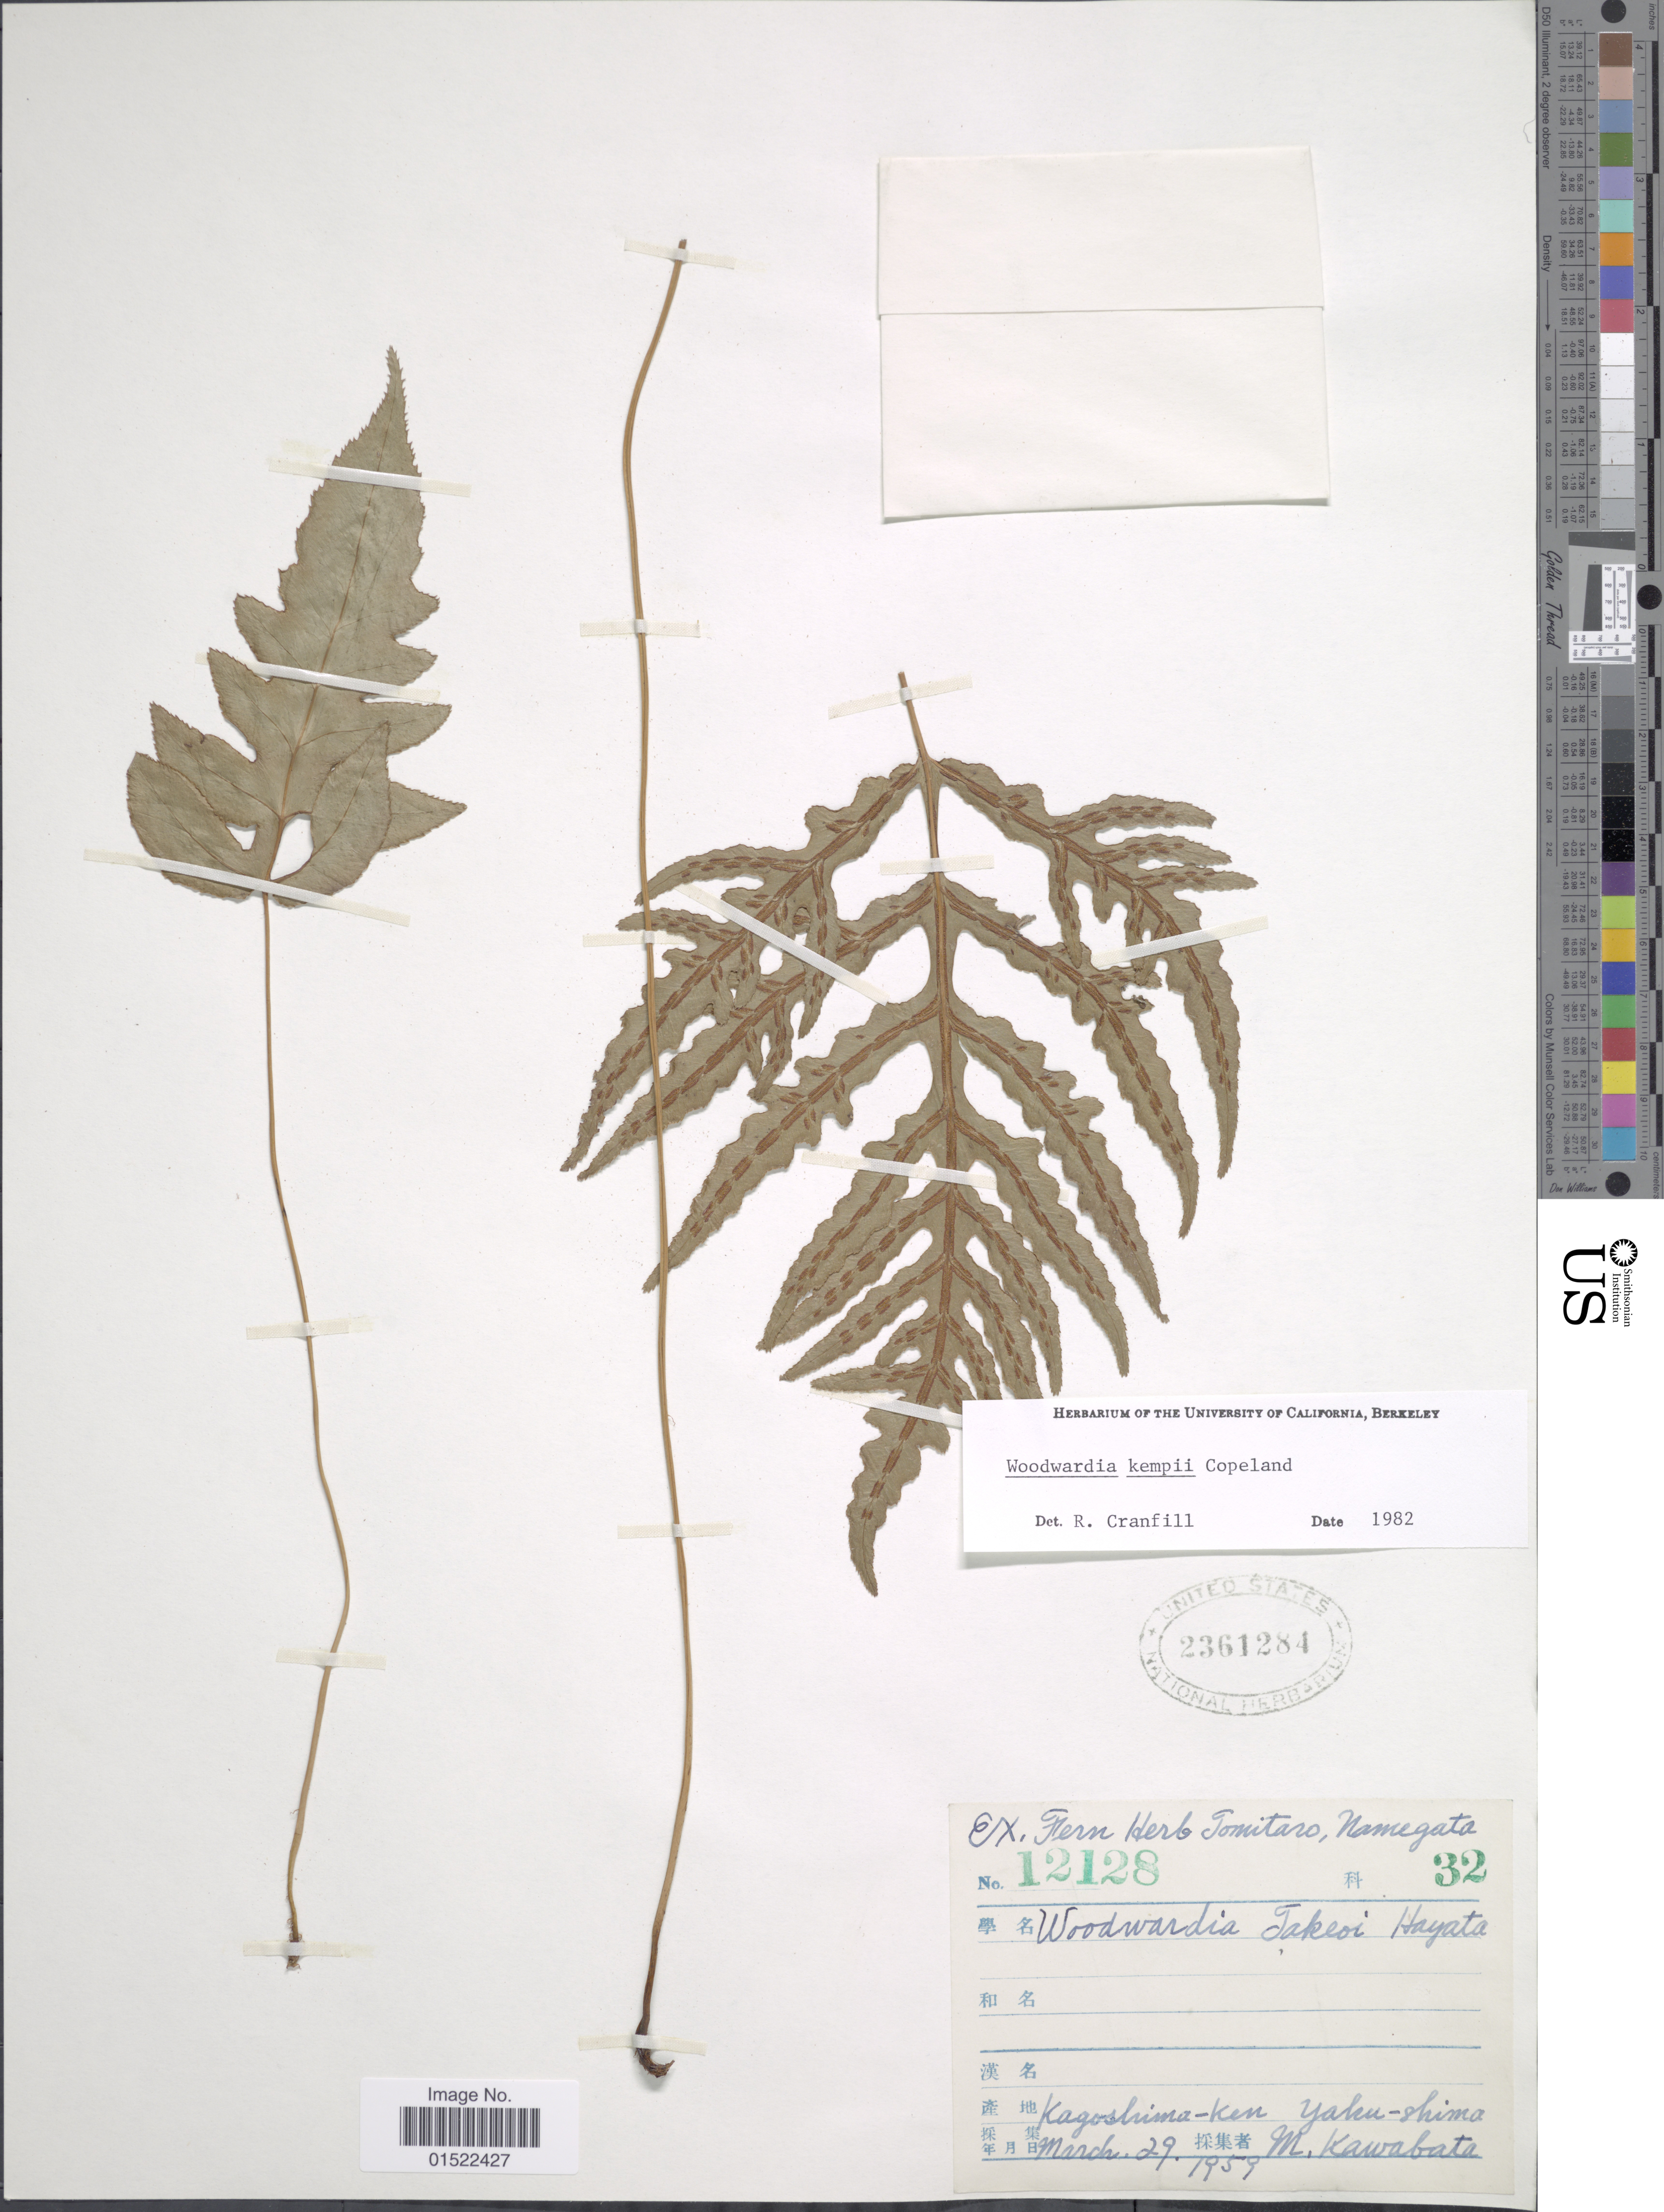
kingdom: Plantae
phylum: Tracheophyta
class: Polypodiopsida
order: Polypodiales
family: Blechnaceae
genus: Woodwardia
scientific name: Woodwardia kempii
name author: Copel.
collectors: M. Kawabata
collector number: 12128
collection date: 1959-03-29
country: Japan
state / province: Kagosima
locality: Kagoshima-ken, Yakushima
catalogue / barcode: US 2361284